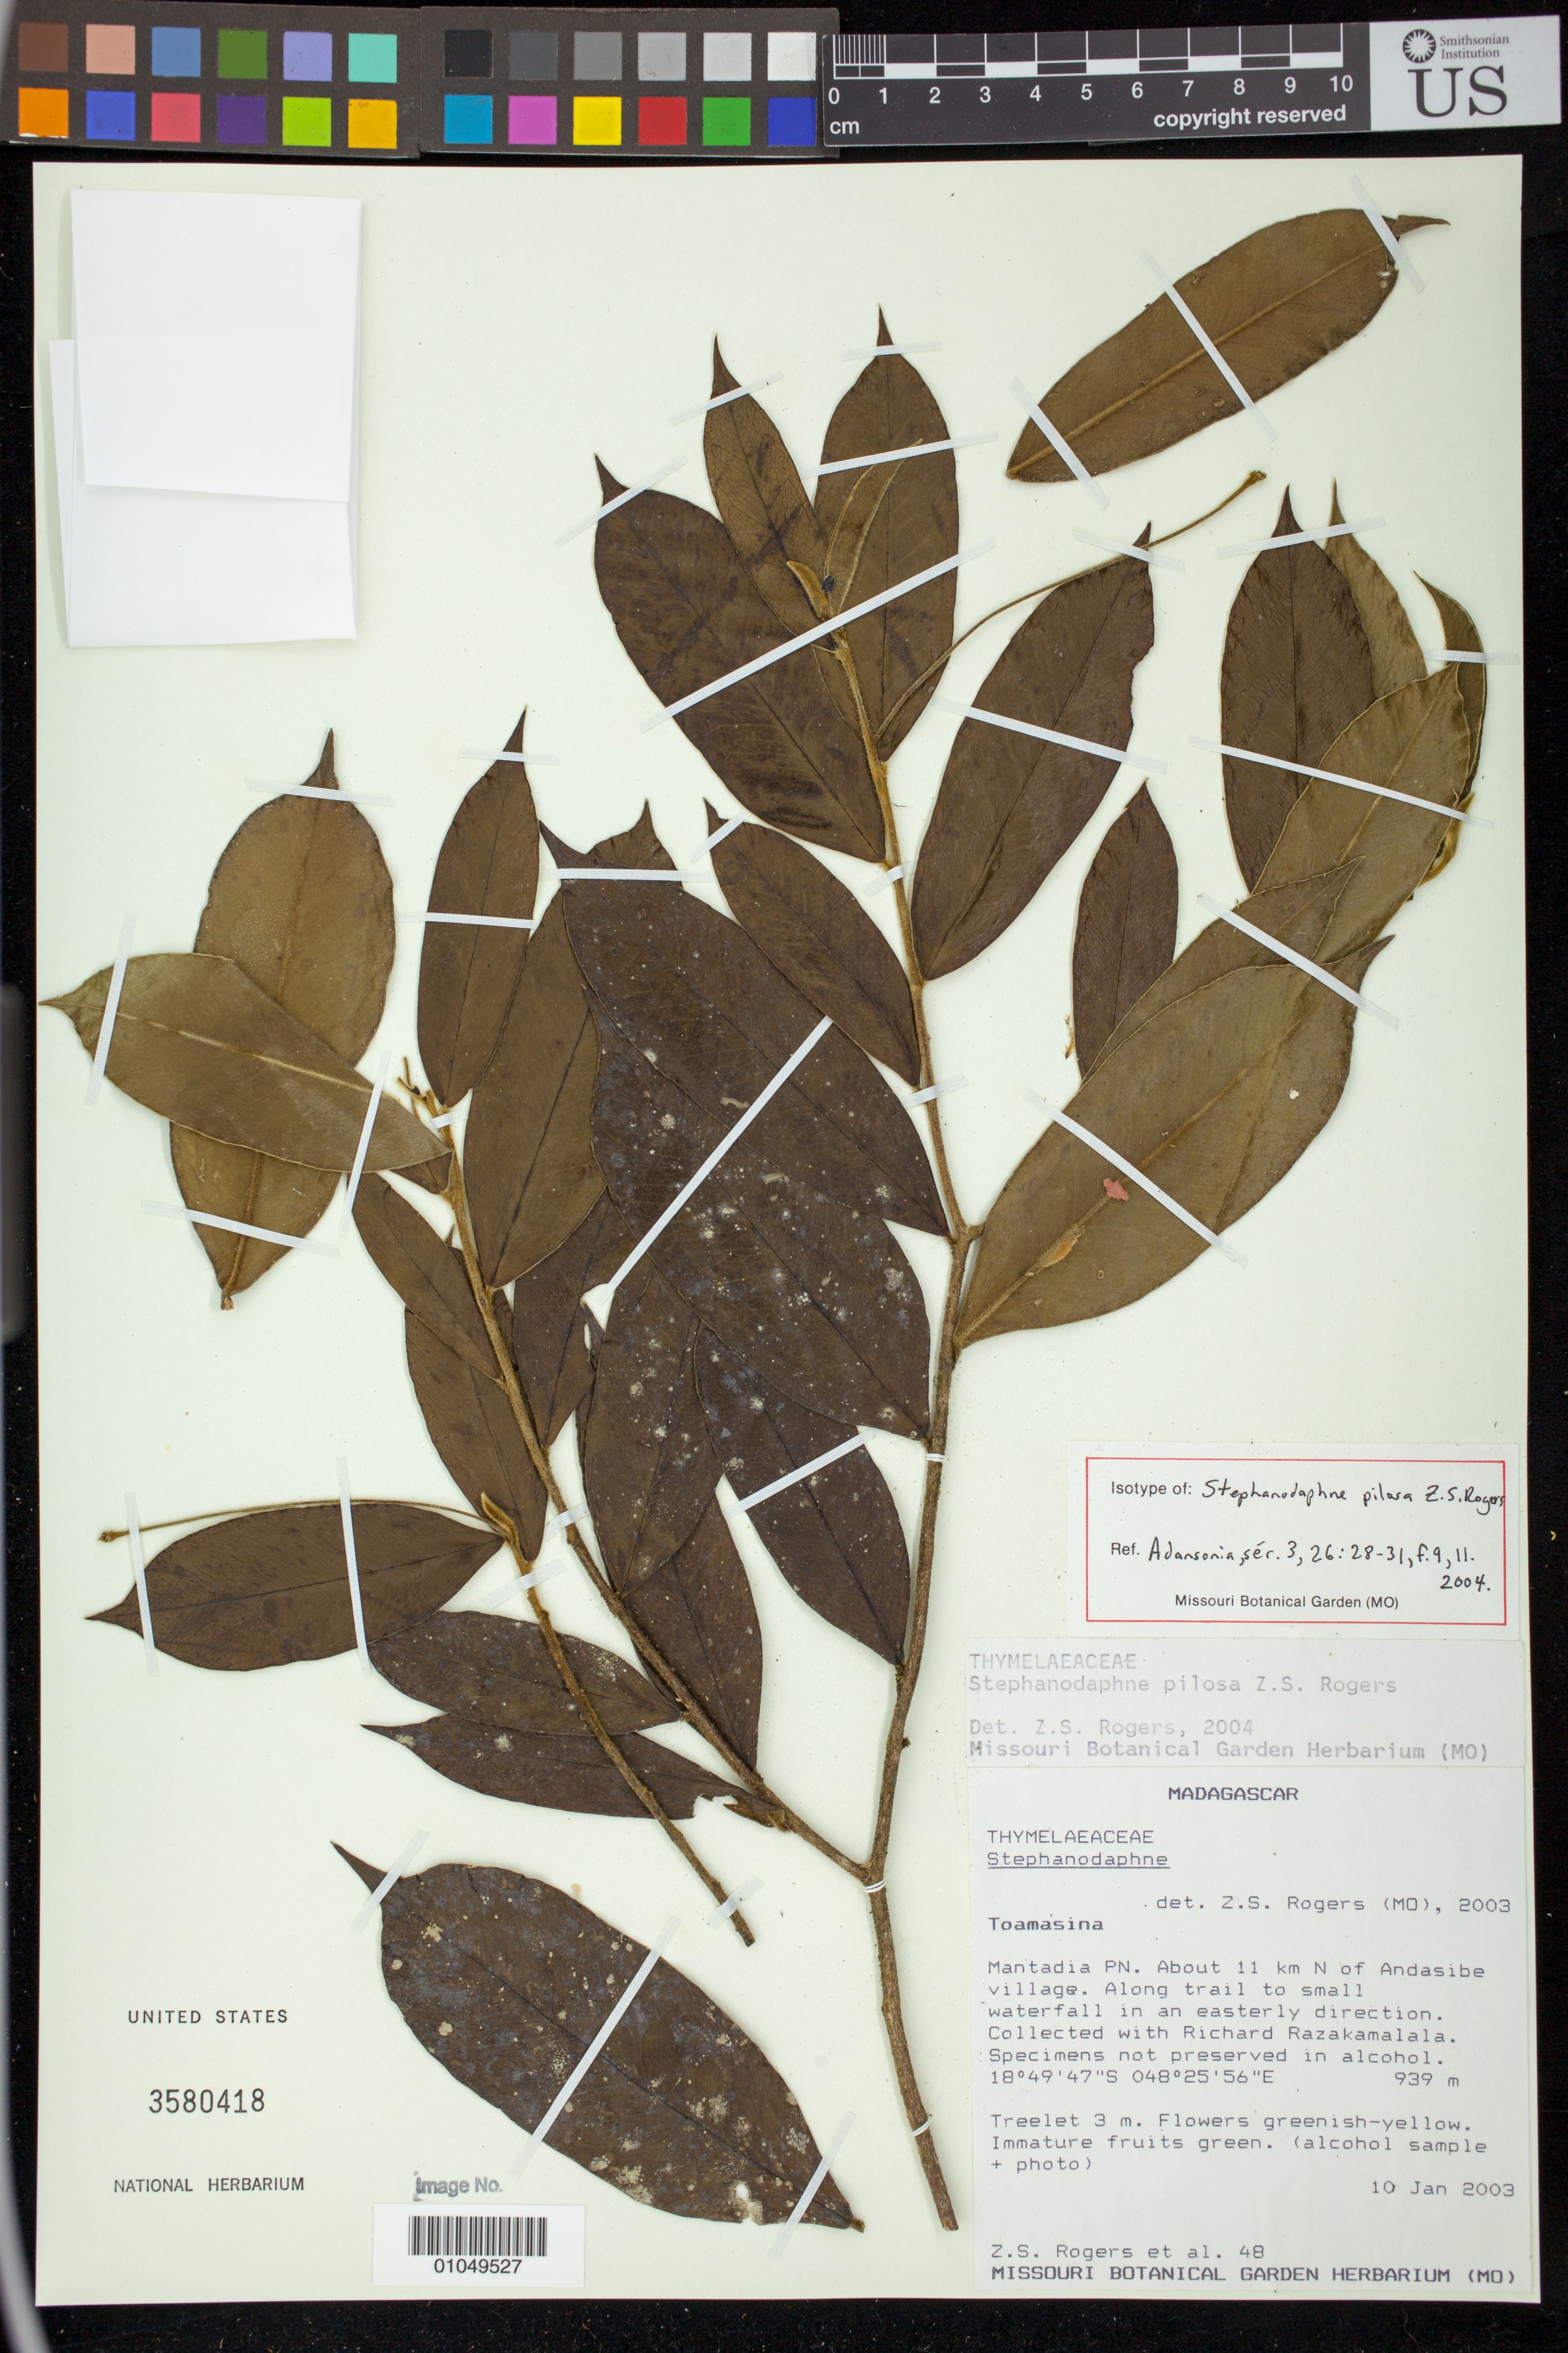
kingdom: Plantae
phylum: Tracheophyta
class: Magnoliopsida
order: Malvales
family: Thymelaeaceae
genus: Stephanodaphne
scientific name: Stephanodaphne pilosa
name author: Z.S. Rogers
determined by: Rogers, Z. S.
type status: Isotype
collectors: Z. S. Rogers & R. Razakamalala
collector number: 48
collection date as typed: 10 Jan 2003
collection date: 2003-01-10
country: Madagascar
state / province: Menabe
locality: Mantadia PN. About 11 km N of Andasibe village. Along trail to small waterfall in an easterly direction.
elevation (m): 939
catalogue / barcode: US 3580418